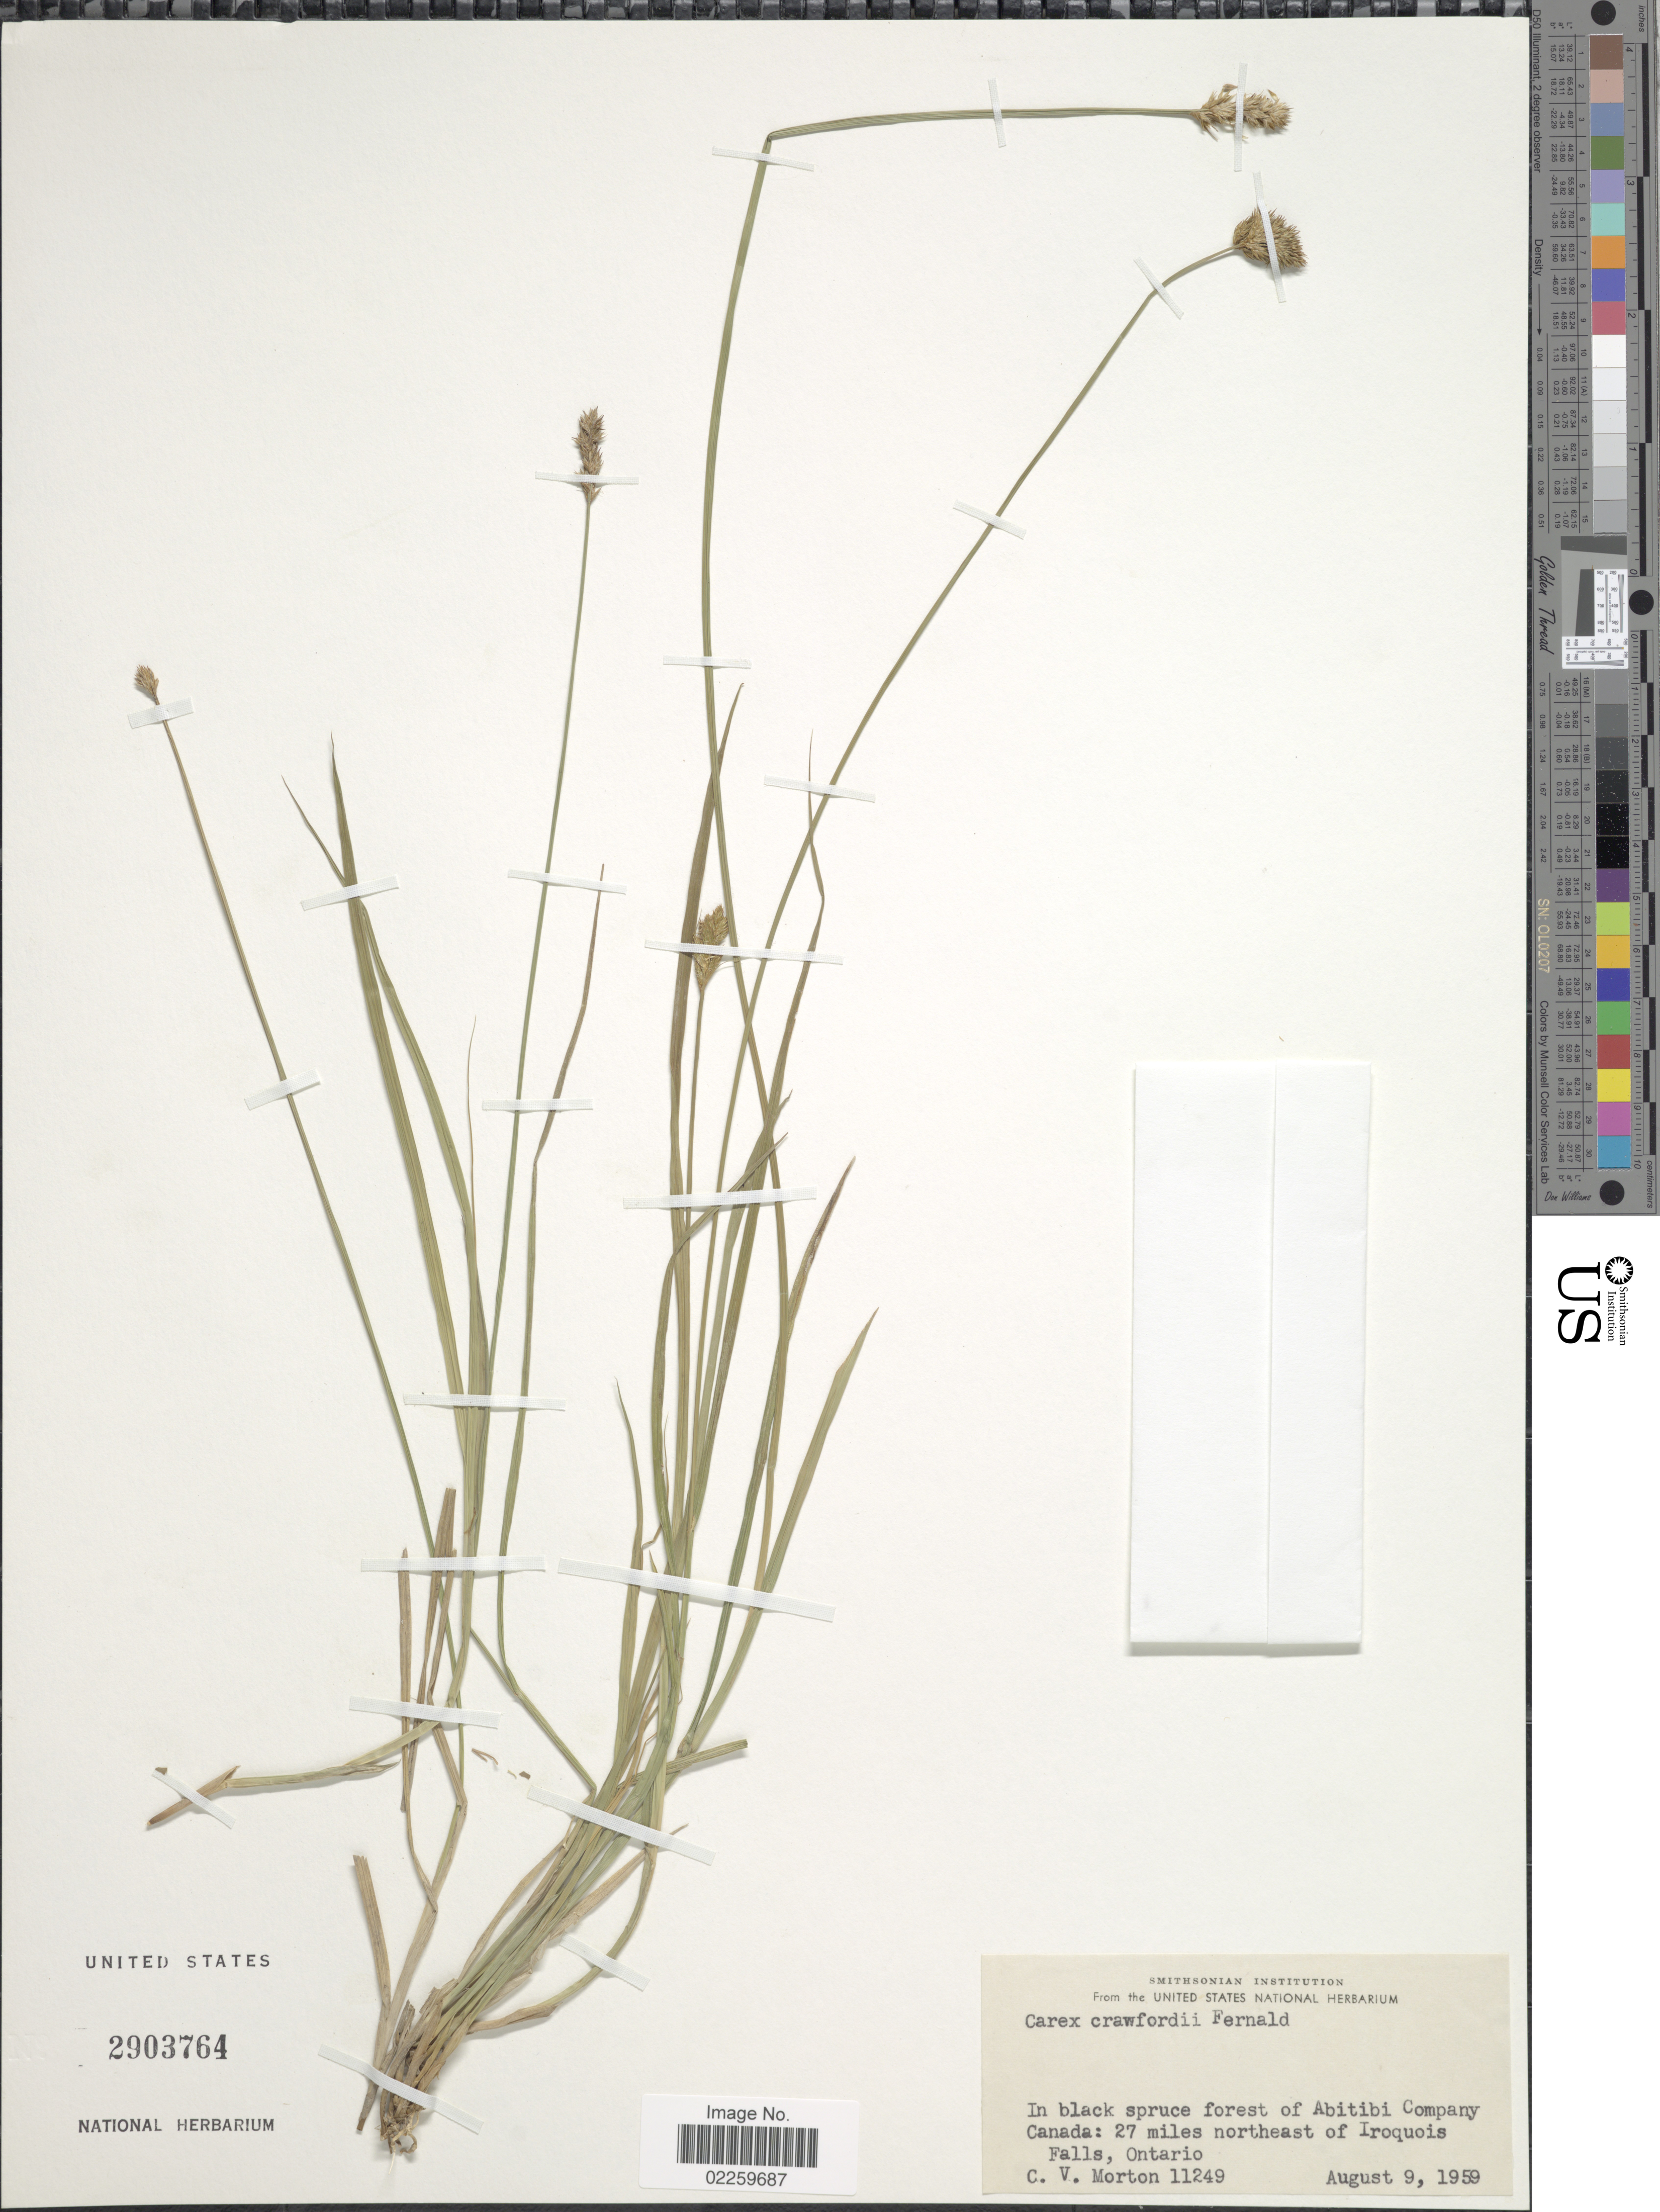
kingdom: Plantae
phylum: Tracheophyta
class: Liliopsida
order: Poales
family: Cyperaceae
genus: Carex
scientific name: Carex crawfordii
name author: Fernald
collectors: C. V. Morton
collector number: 11249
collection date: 1959-08-09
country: Canada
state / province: Ontario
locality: In black spruce forest of Abitibi Company Canada: 27 miles northeast of Iroquois Falls.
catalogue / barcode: US 2903764